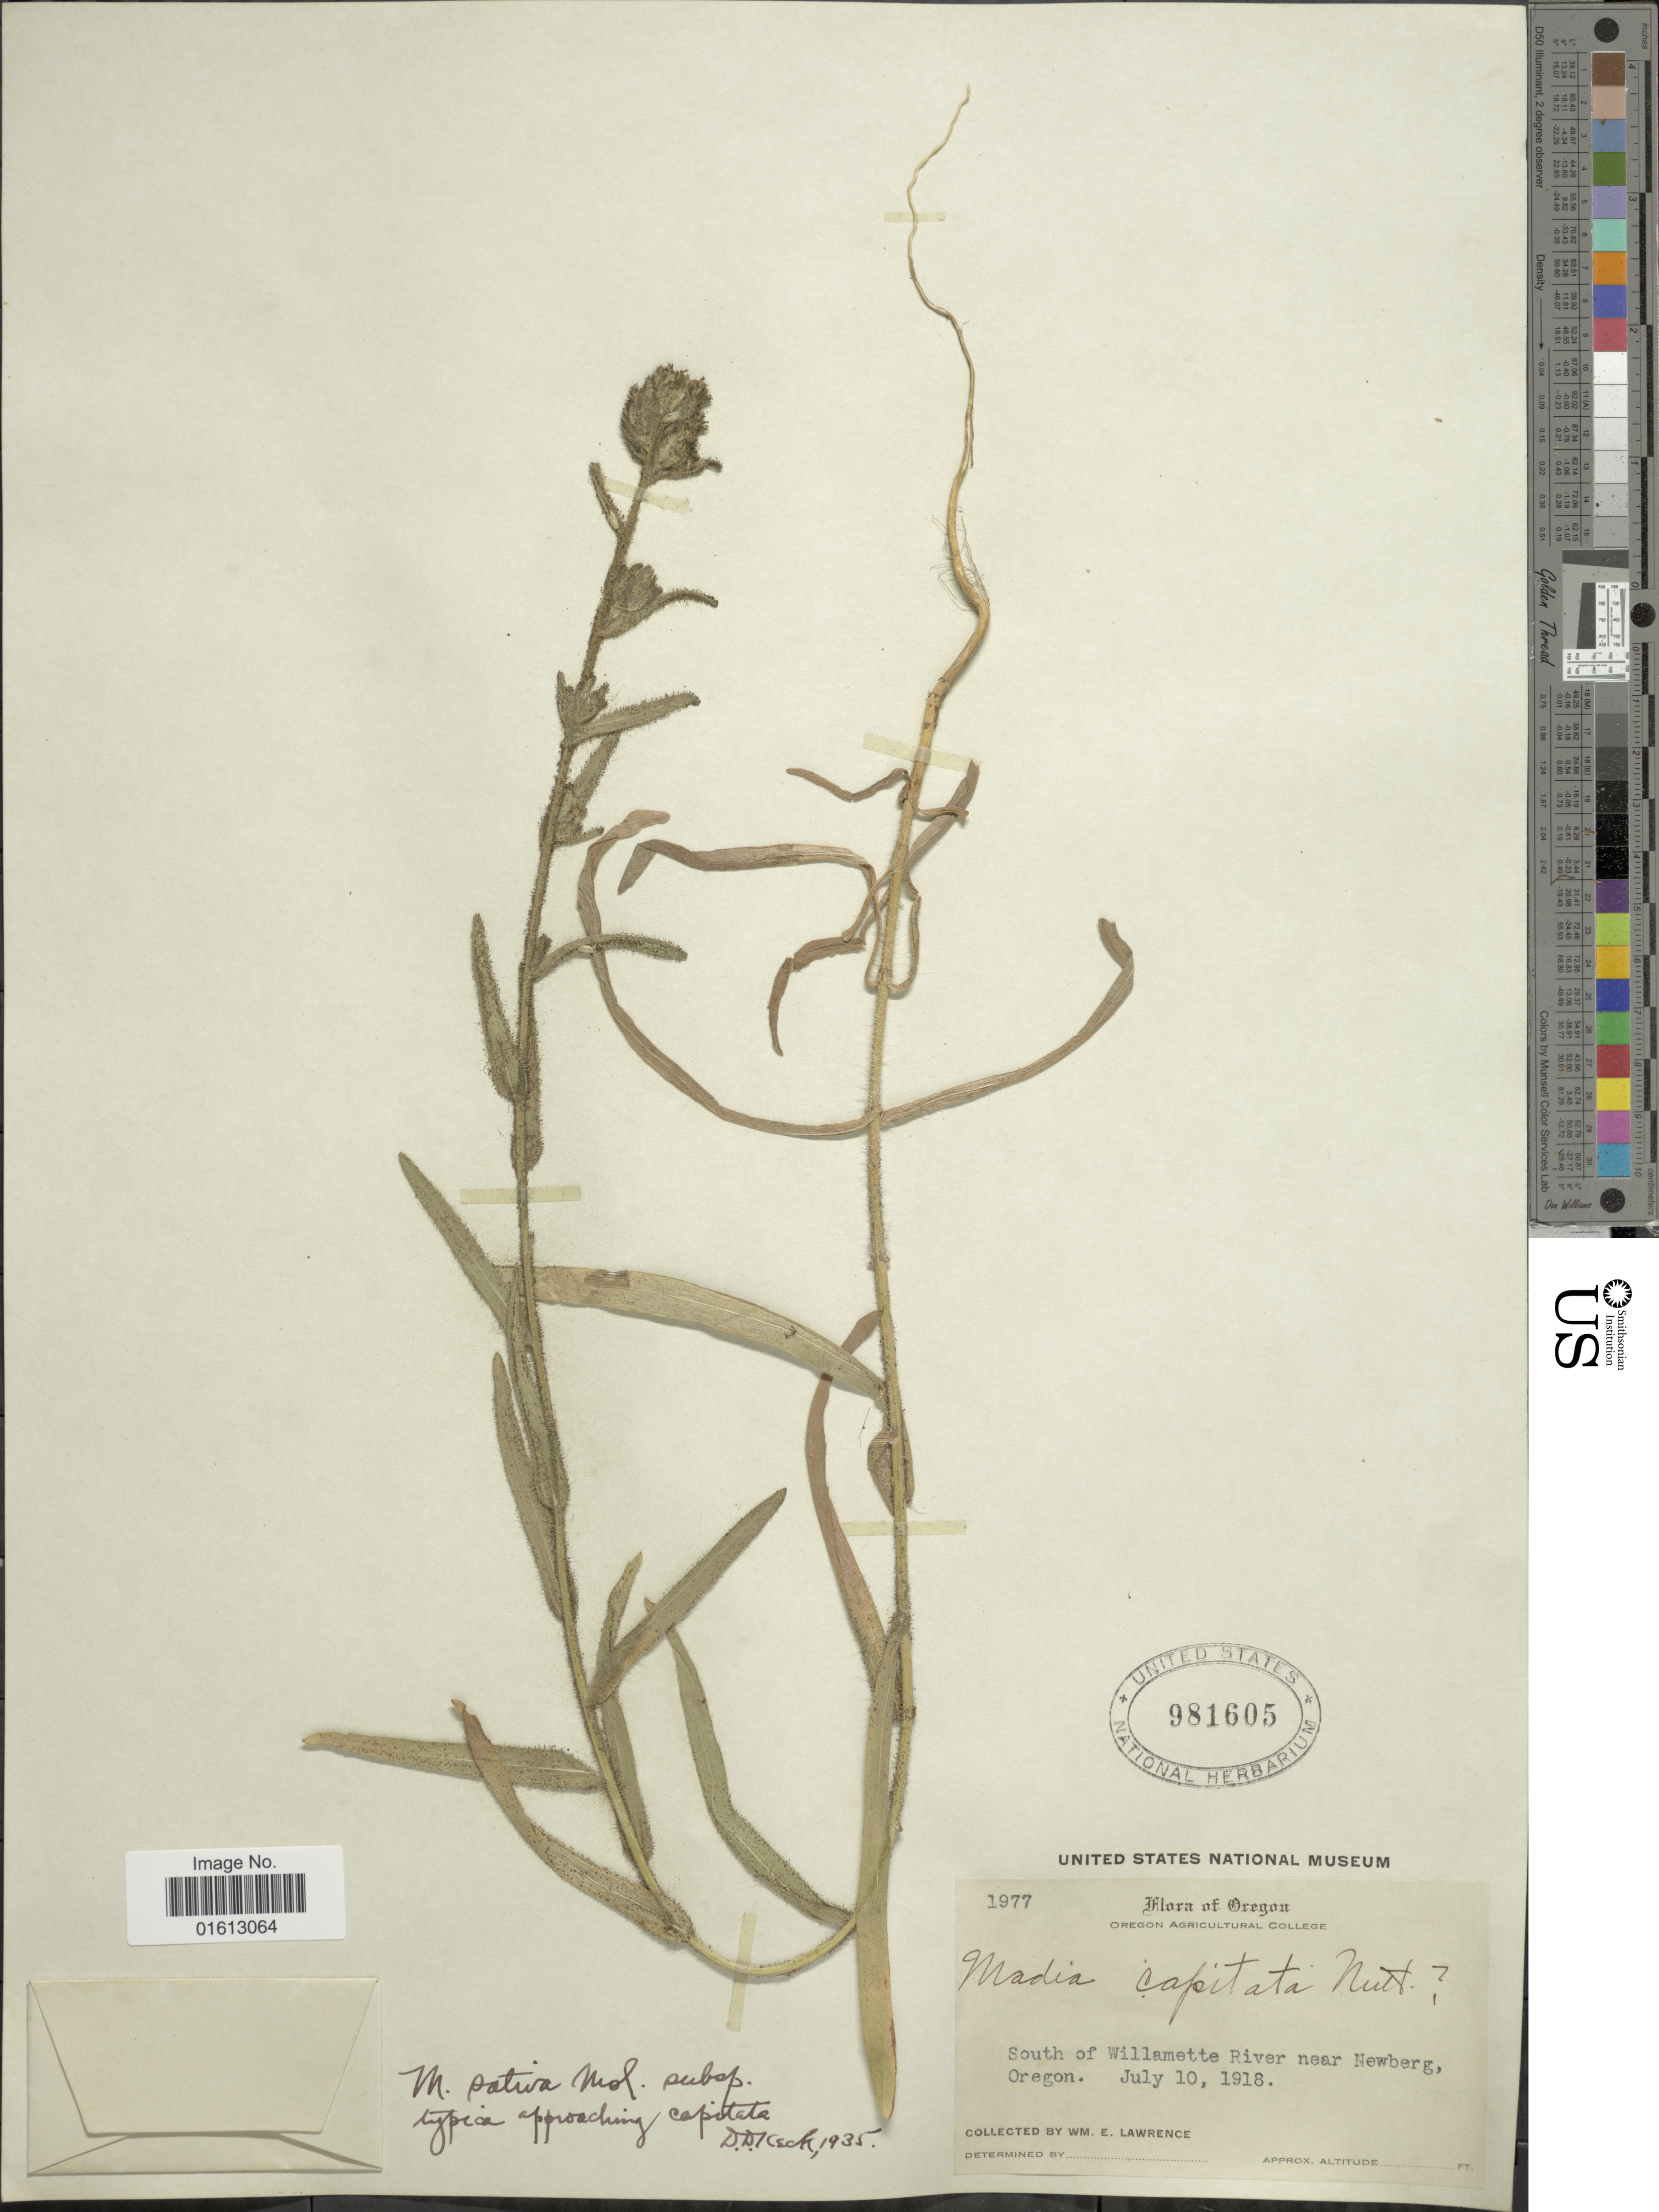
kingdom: Plantae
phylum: Tracheophyta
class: Magnoliopsida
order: Asterales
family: Asteraceae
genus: Madia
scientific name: Madia sativa subsp. sativa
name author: Molina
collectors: W. Lawrence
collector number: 1977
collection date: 1918-07-10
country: United States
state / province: Oregon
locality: Oregon, South of Willamette River near Newberg.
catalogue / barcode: US 981605